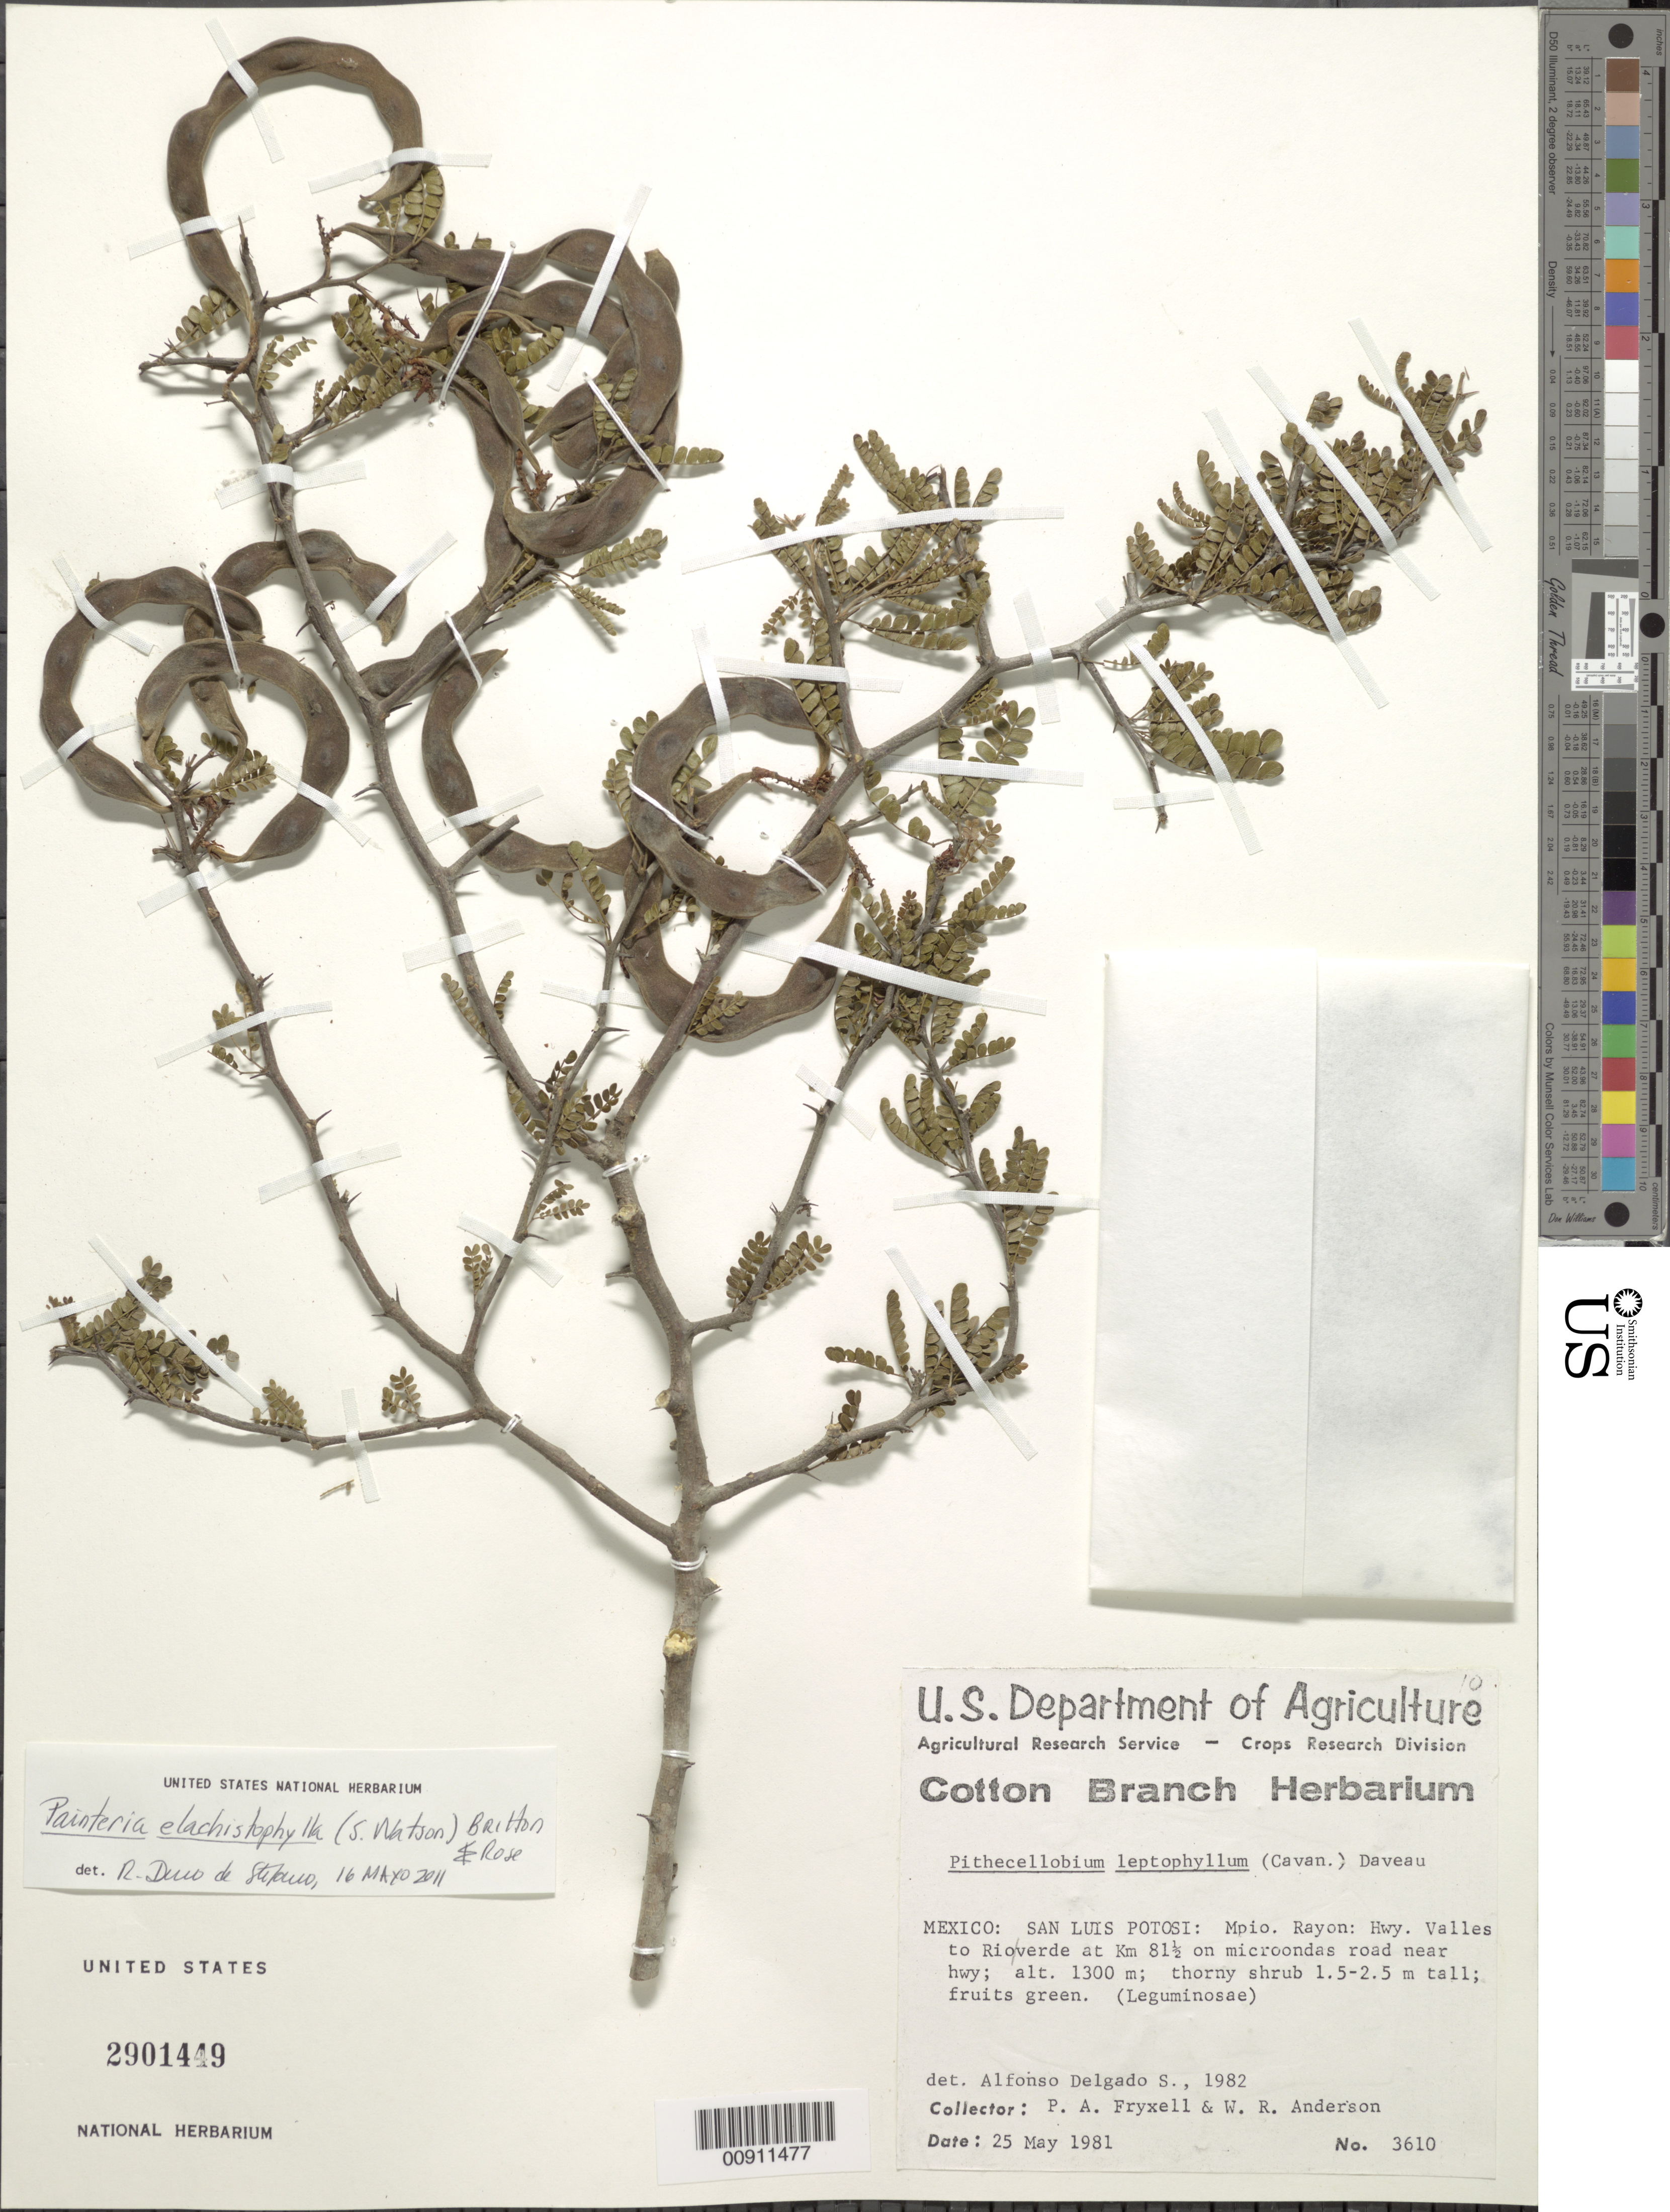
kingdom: Plantae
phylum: Tracheophyta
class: Magnoliopsida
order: Fabales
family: Fabaceae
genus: Painteria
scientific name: Painteria elachistophylla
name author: (A. Gray ex S. Watson) Britton & Rose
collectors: P. A. Fryxell & W. R. Anderson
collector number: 3610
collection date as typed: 25 May 1981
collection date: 1981-05-25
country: Mexico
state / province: San Luis Potosí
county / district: Rayón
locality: San Luis Potosí: Mpio. Rayón: Hwy. Valles to Rio Verde at km 81½ on microondas road near Hwy.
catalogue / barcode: US 2901449